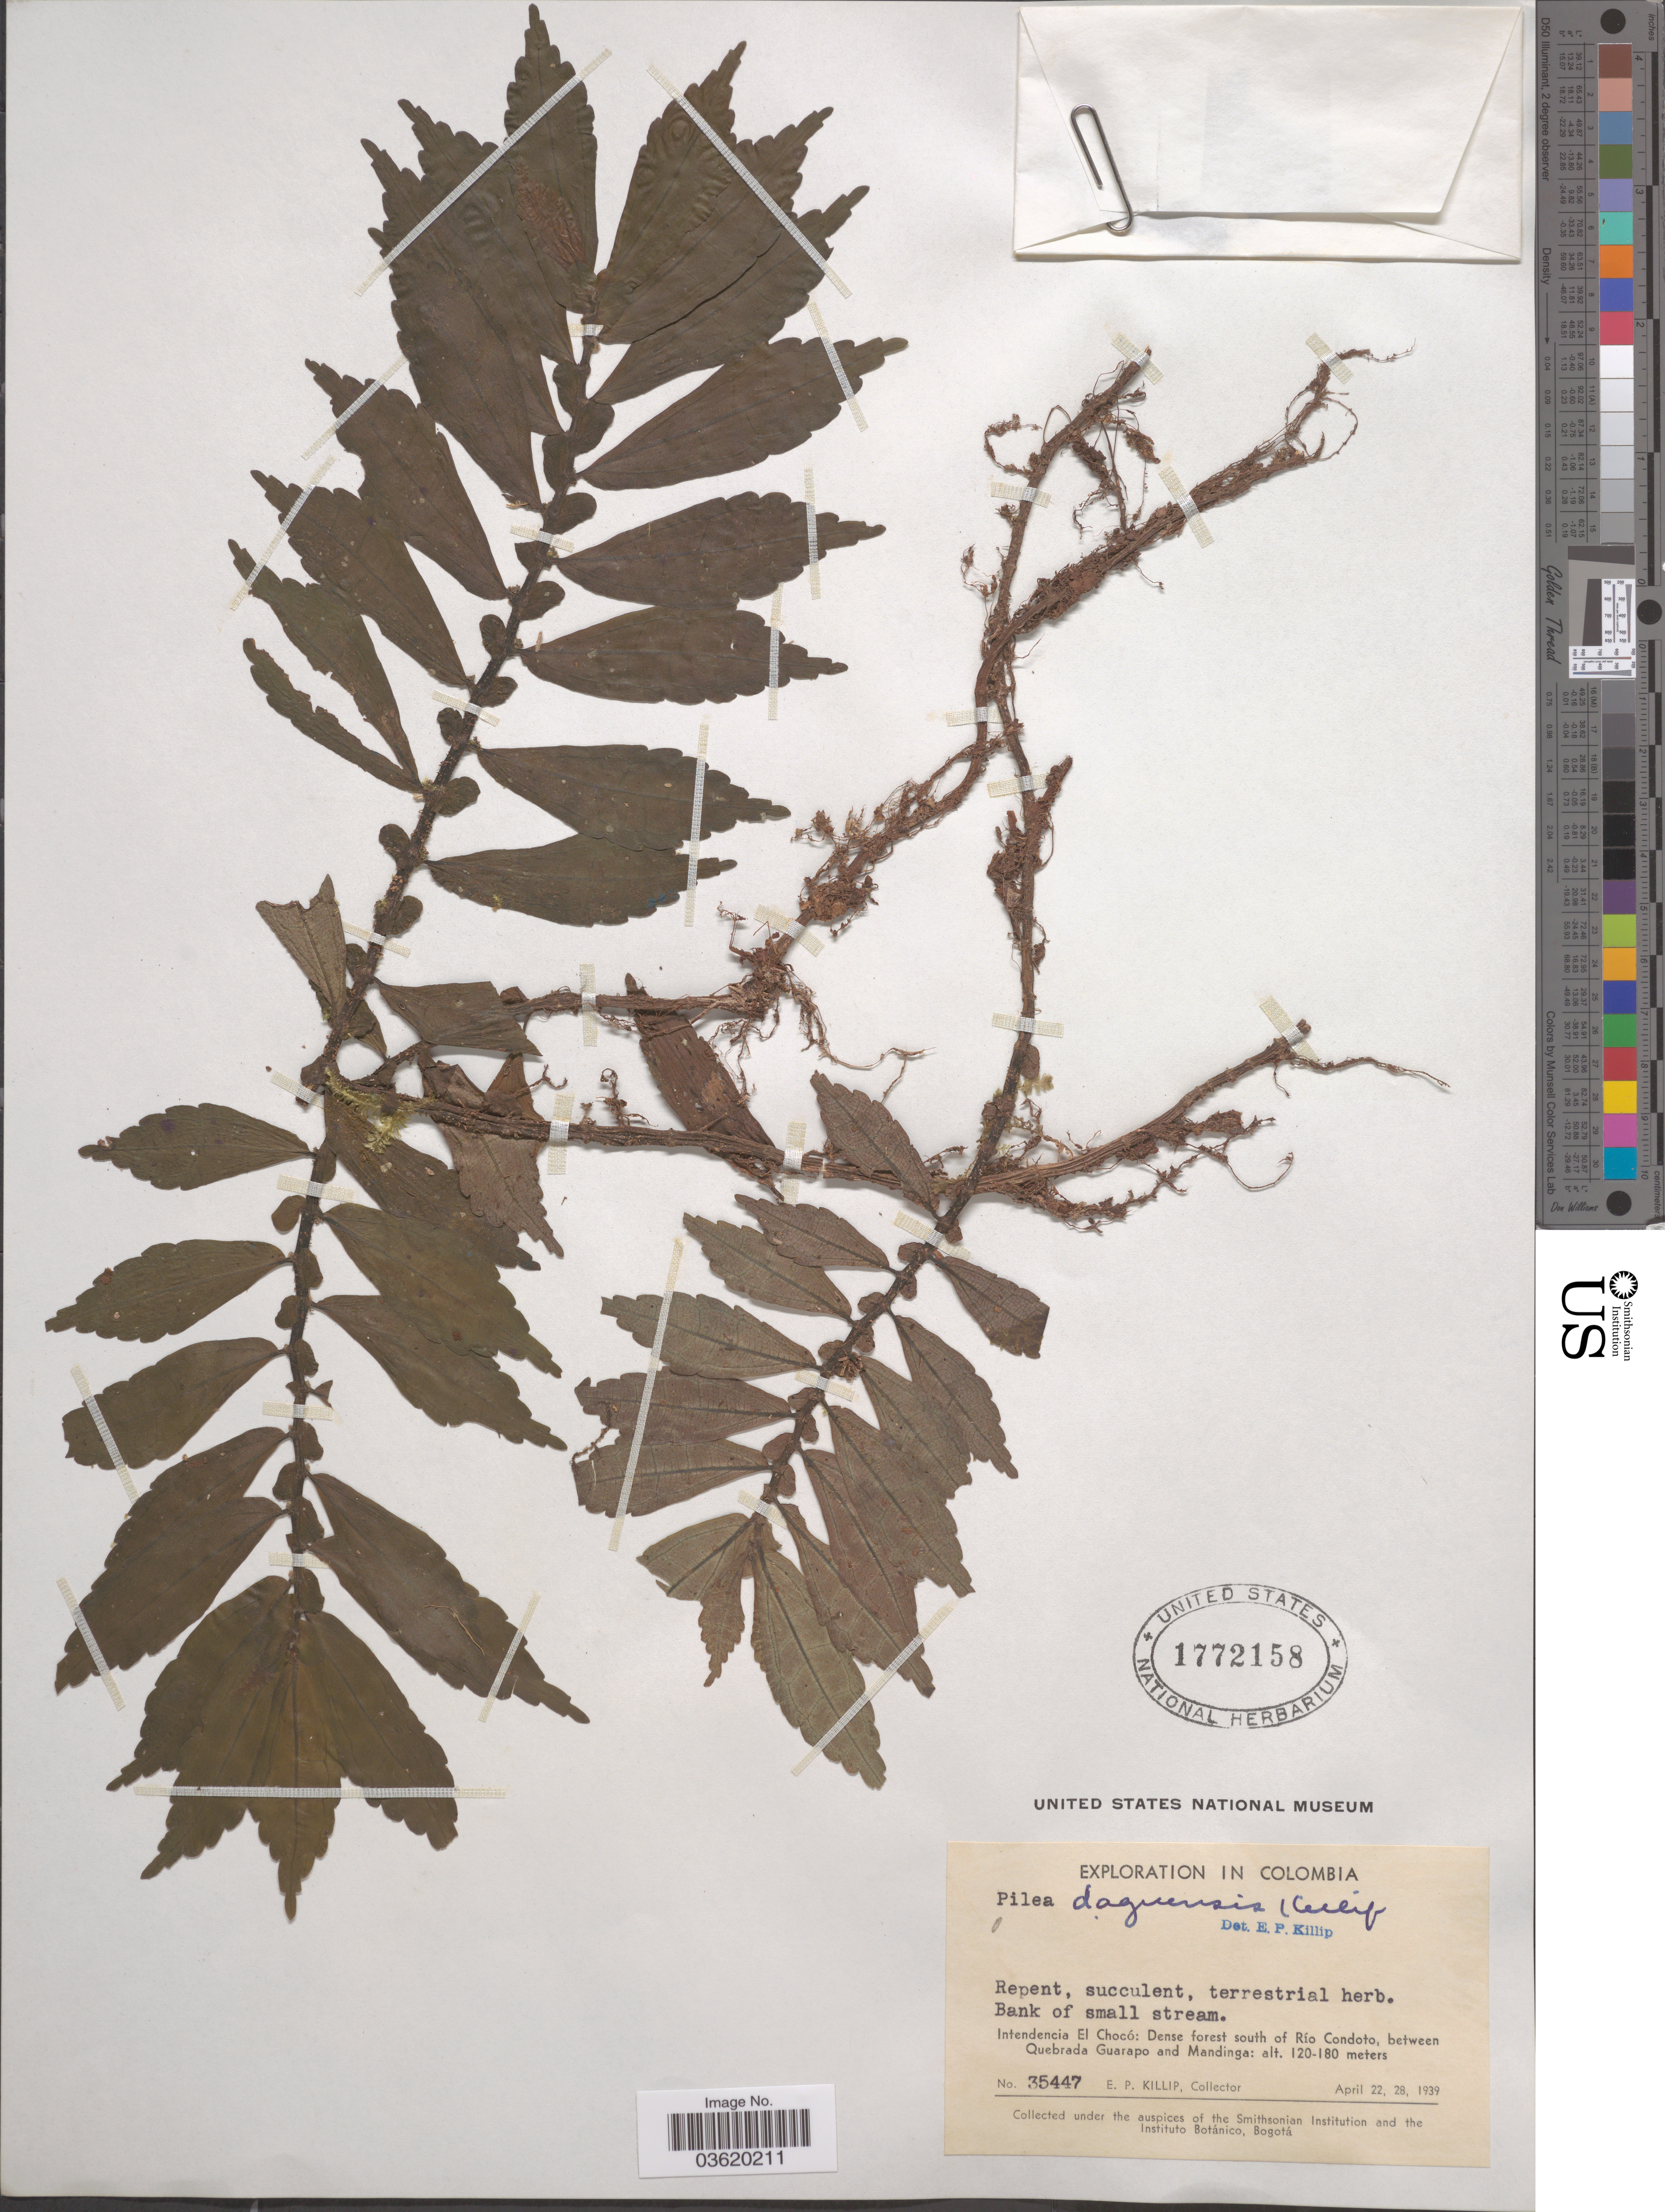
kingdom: Plantae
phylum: Tracheophyta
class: Magnoliopsida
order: Rosales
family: Urticaceae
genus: Pilea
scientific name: Pilea daguensis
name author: Killip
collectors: E. P. Killip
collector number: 35447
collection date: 1939-04-22/1939-04-28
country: Colombia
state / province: Chocó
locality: Intendencia El Chocó: Dense forest south of Río Condoto, between Quebrada Guarapo and Mandinga.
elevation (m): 120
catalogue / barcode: US 1772158